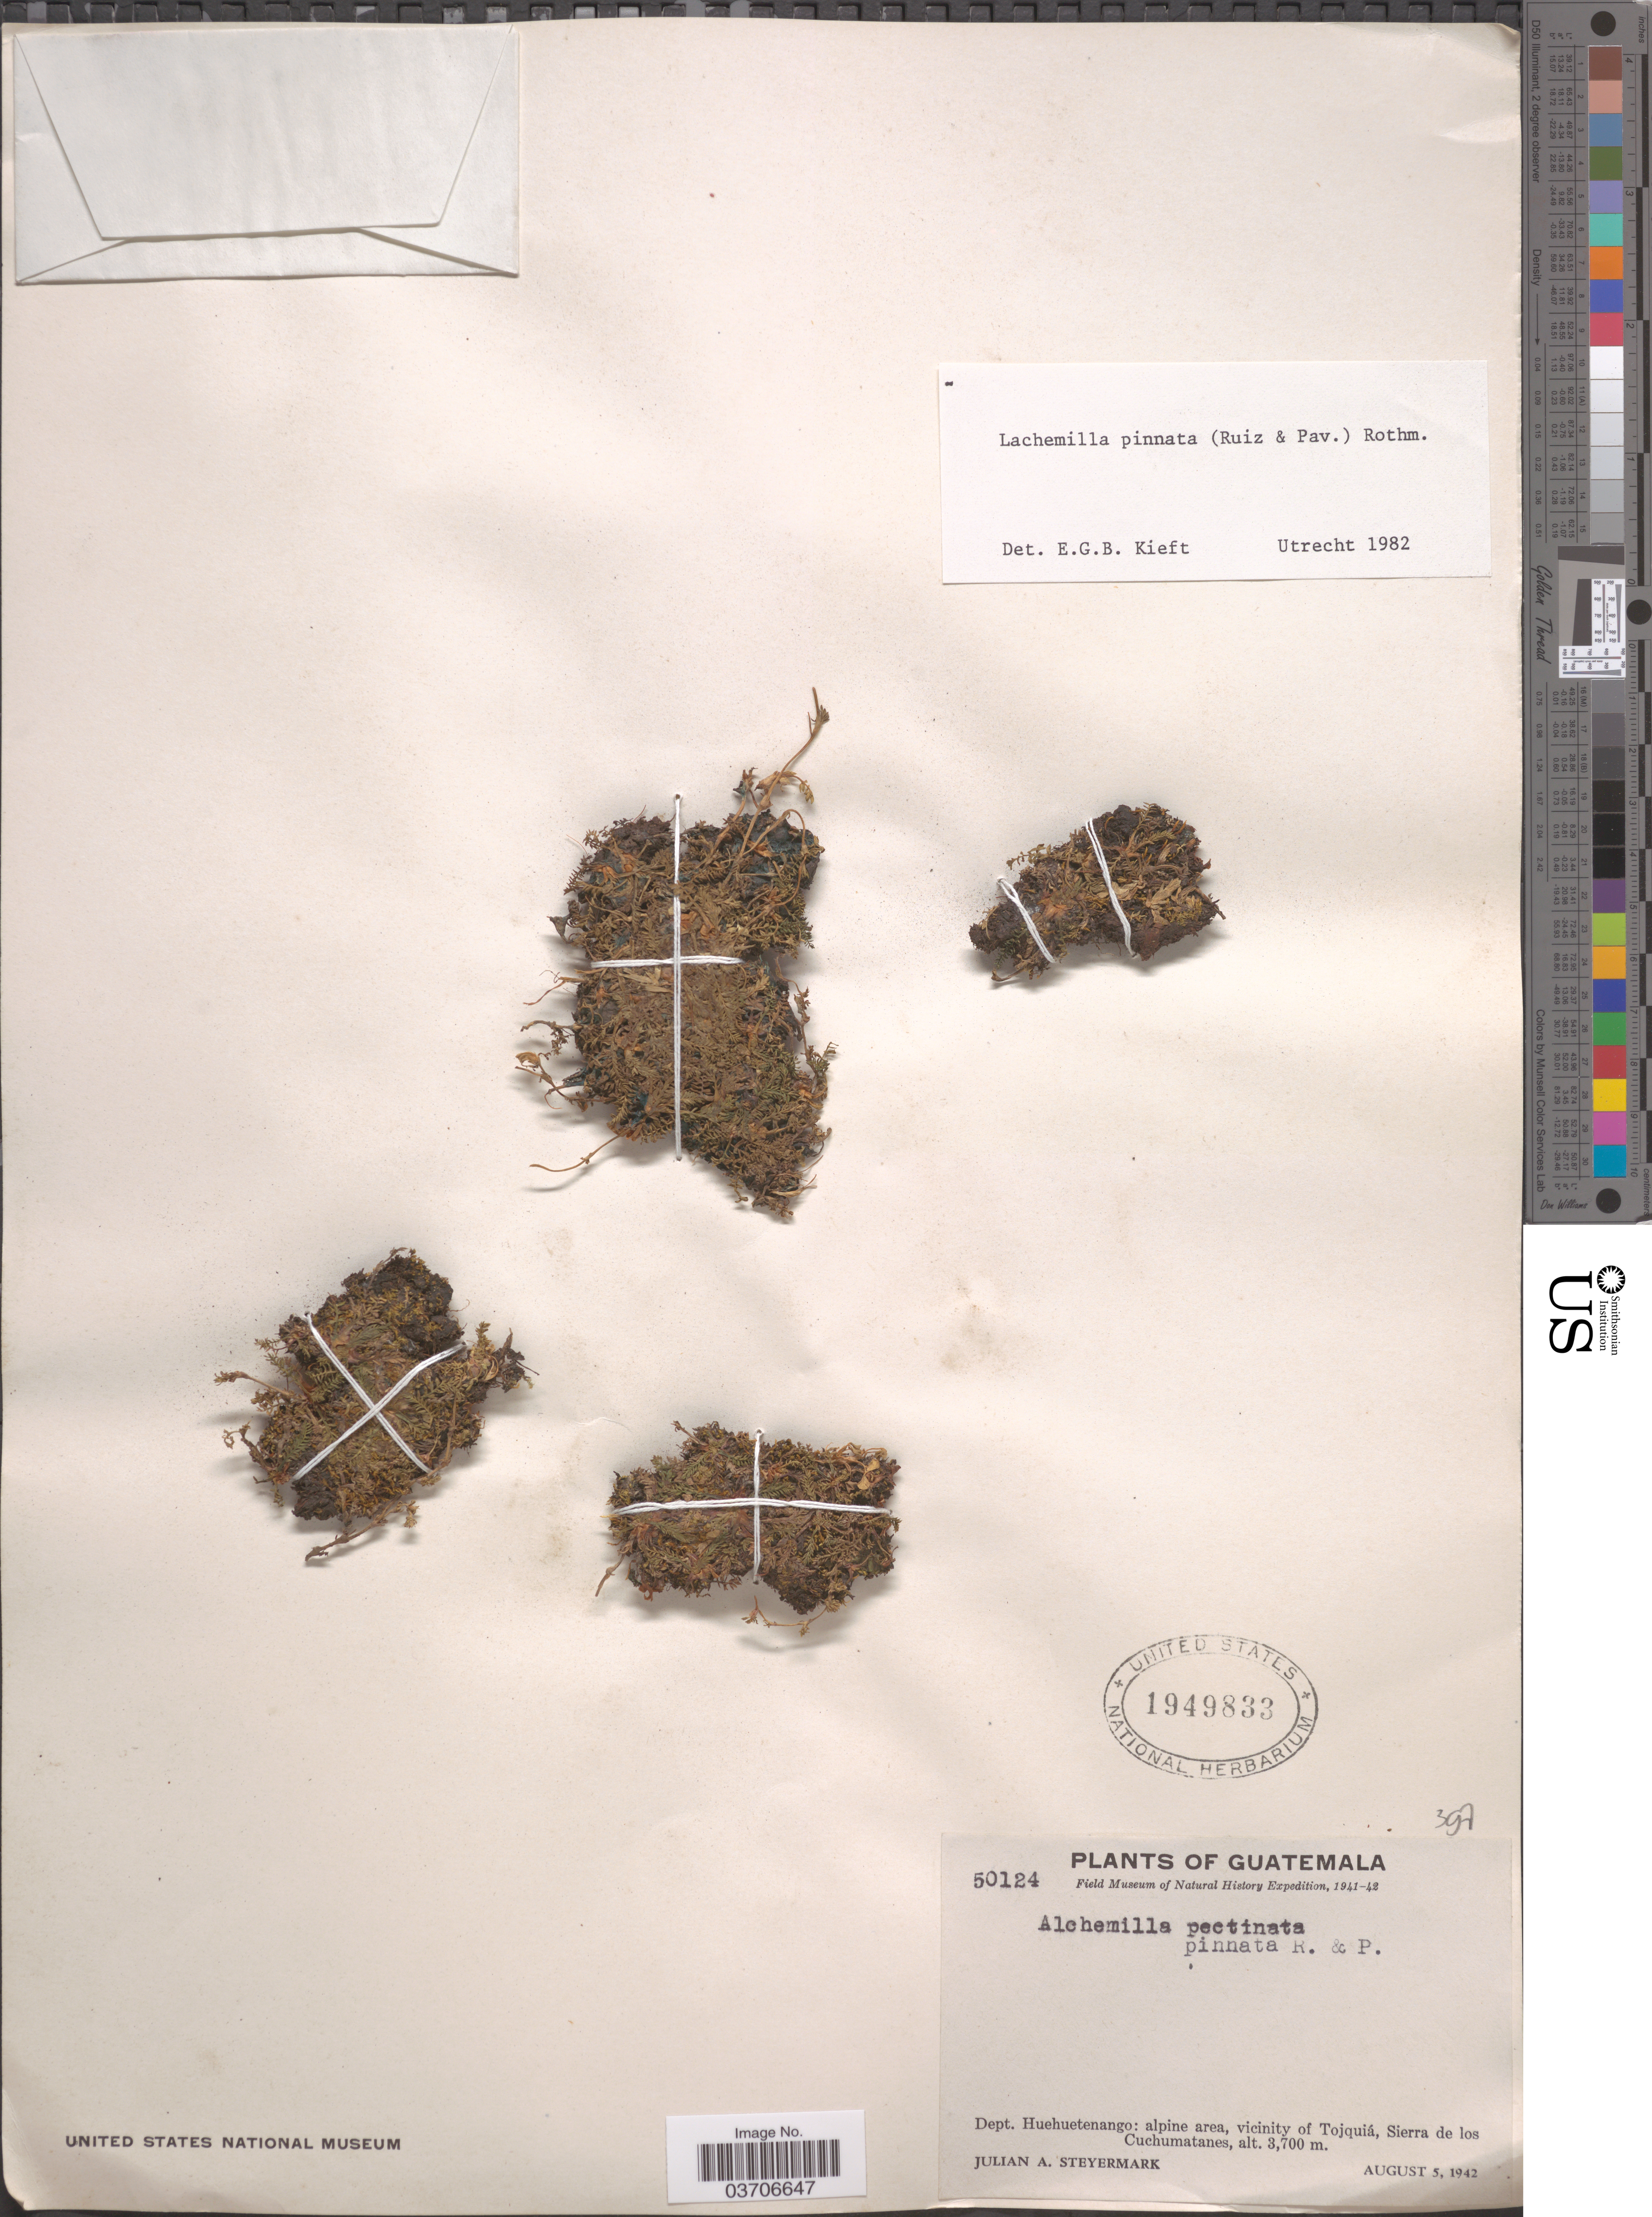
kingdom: Plantae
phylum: Tracheophyta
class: Magnoliopsida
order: Rosales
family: Rosaceae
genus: Lachemilla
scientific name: Lachemilla pectinata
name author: (Kunth) Rothm.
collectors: J. Steyermark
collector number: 50124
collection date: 1942-08-05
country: Guatemala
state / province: Huehuetenango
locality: Dept. Huehuetenango: vicinity of Tojquiá, Sierra de los Cuchumatanes.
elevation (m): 3700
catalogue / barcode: US 1949833